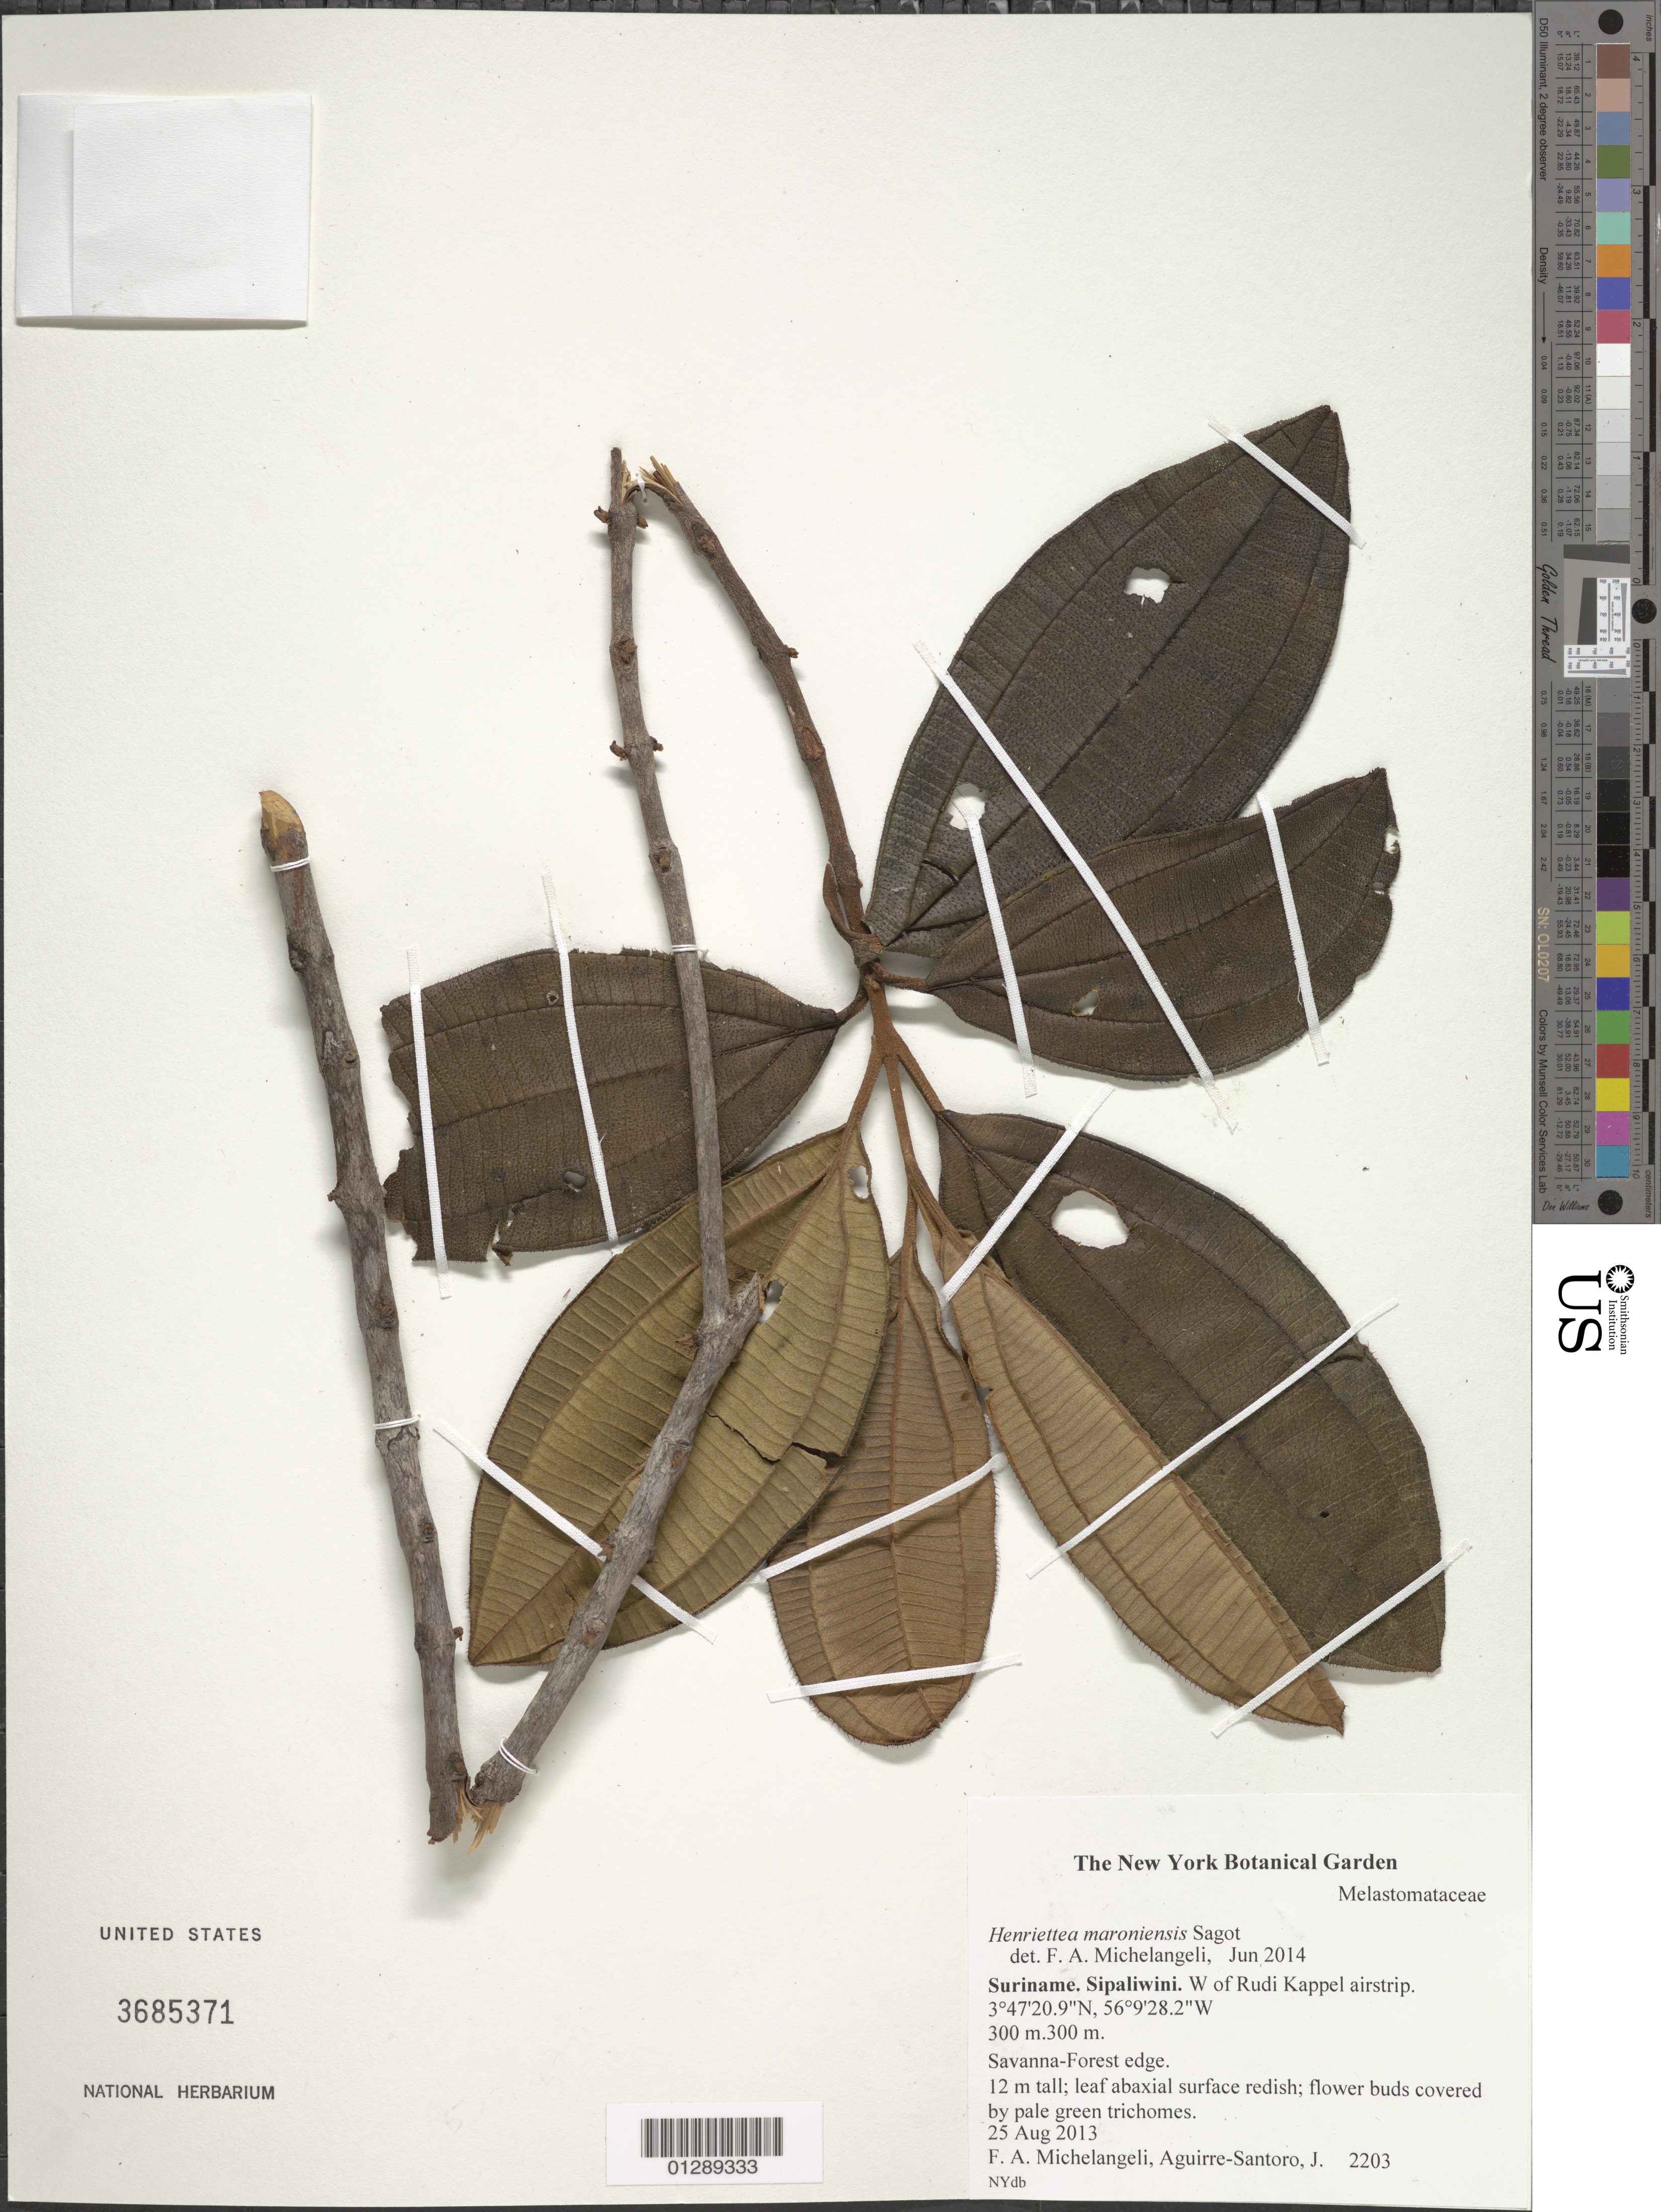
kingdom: Plantae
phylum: Tracheophyta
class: Magnoliopsida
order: Myrtales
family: Melastomataceae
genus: Henriettea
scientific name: Henriettea maroniensis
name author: Sagot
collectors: F. A. Michelangeli & J. Aguirre-Santoro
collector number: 2203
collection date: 2013-08-25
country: Suriname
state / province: Sipaliwini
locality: Rudi Kappel; W of Rudi Kappel airstrip.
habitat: Savanna-forest edge.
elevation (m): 300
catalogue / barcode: US 3685371